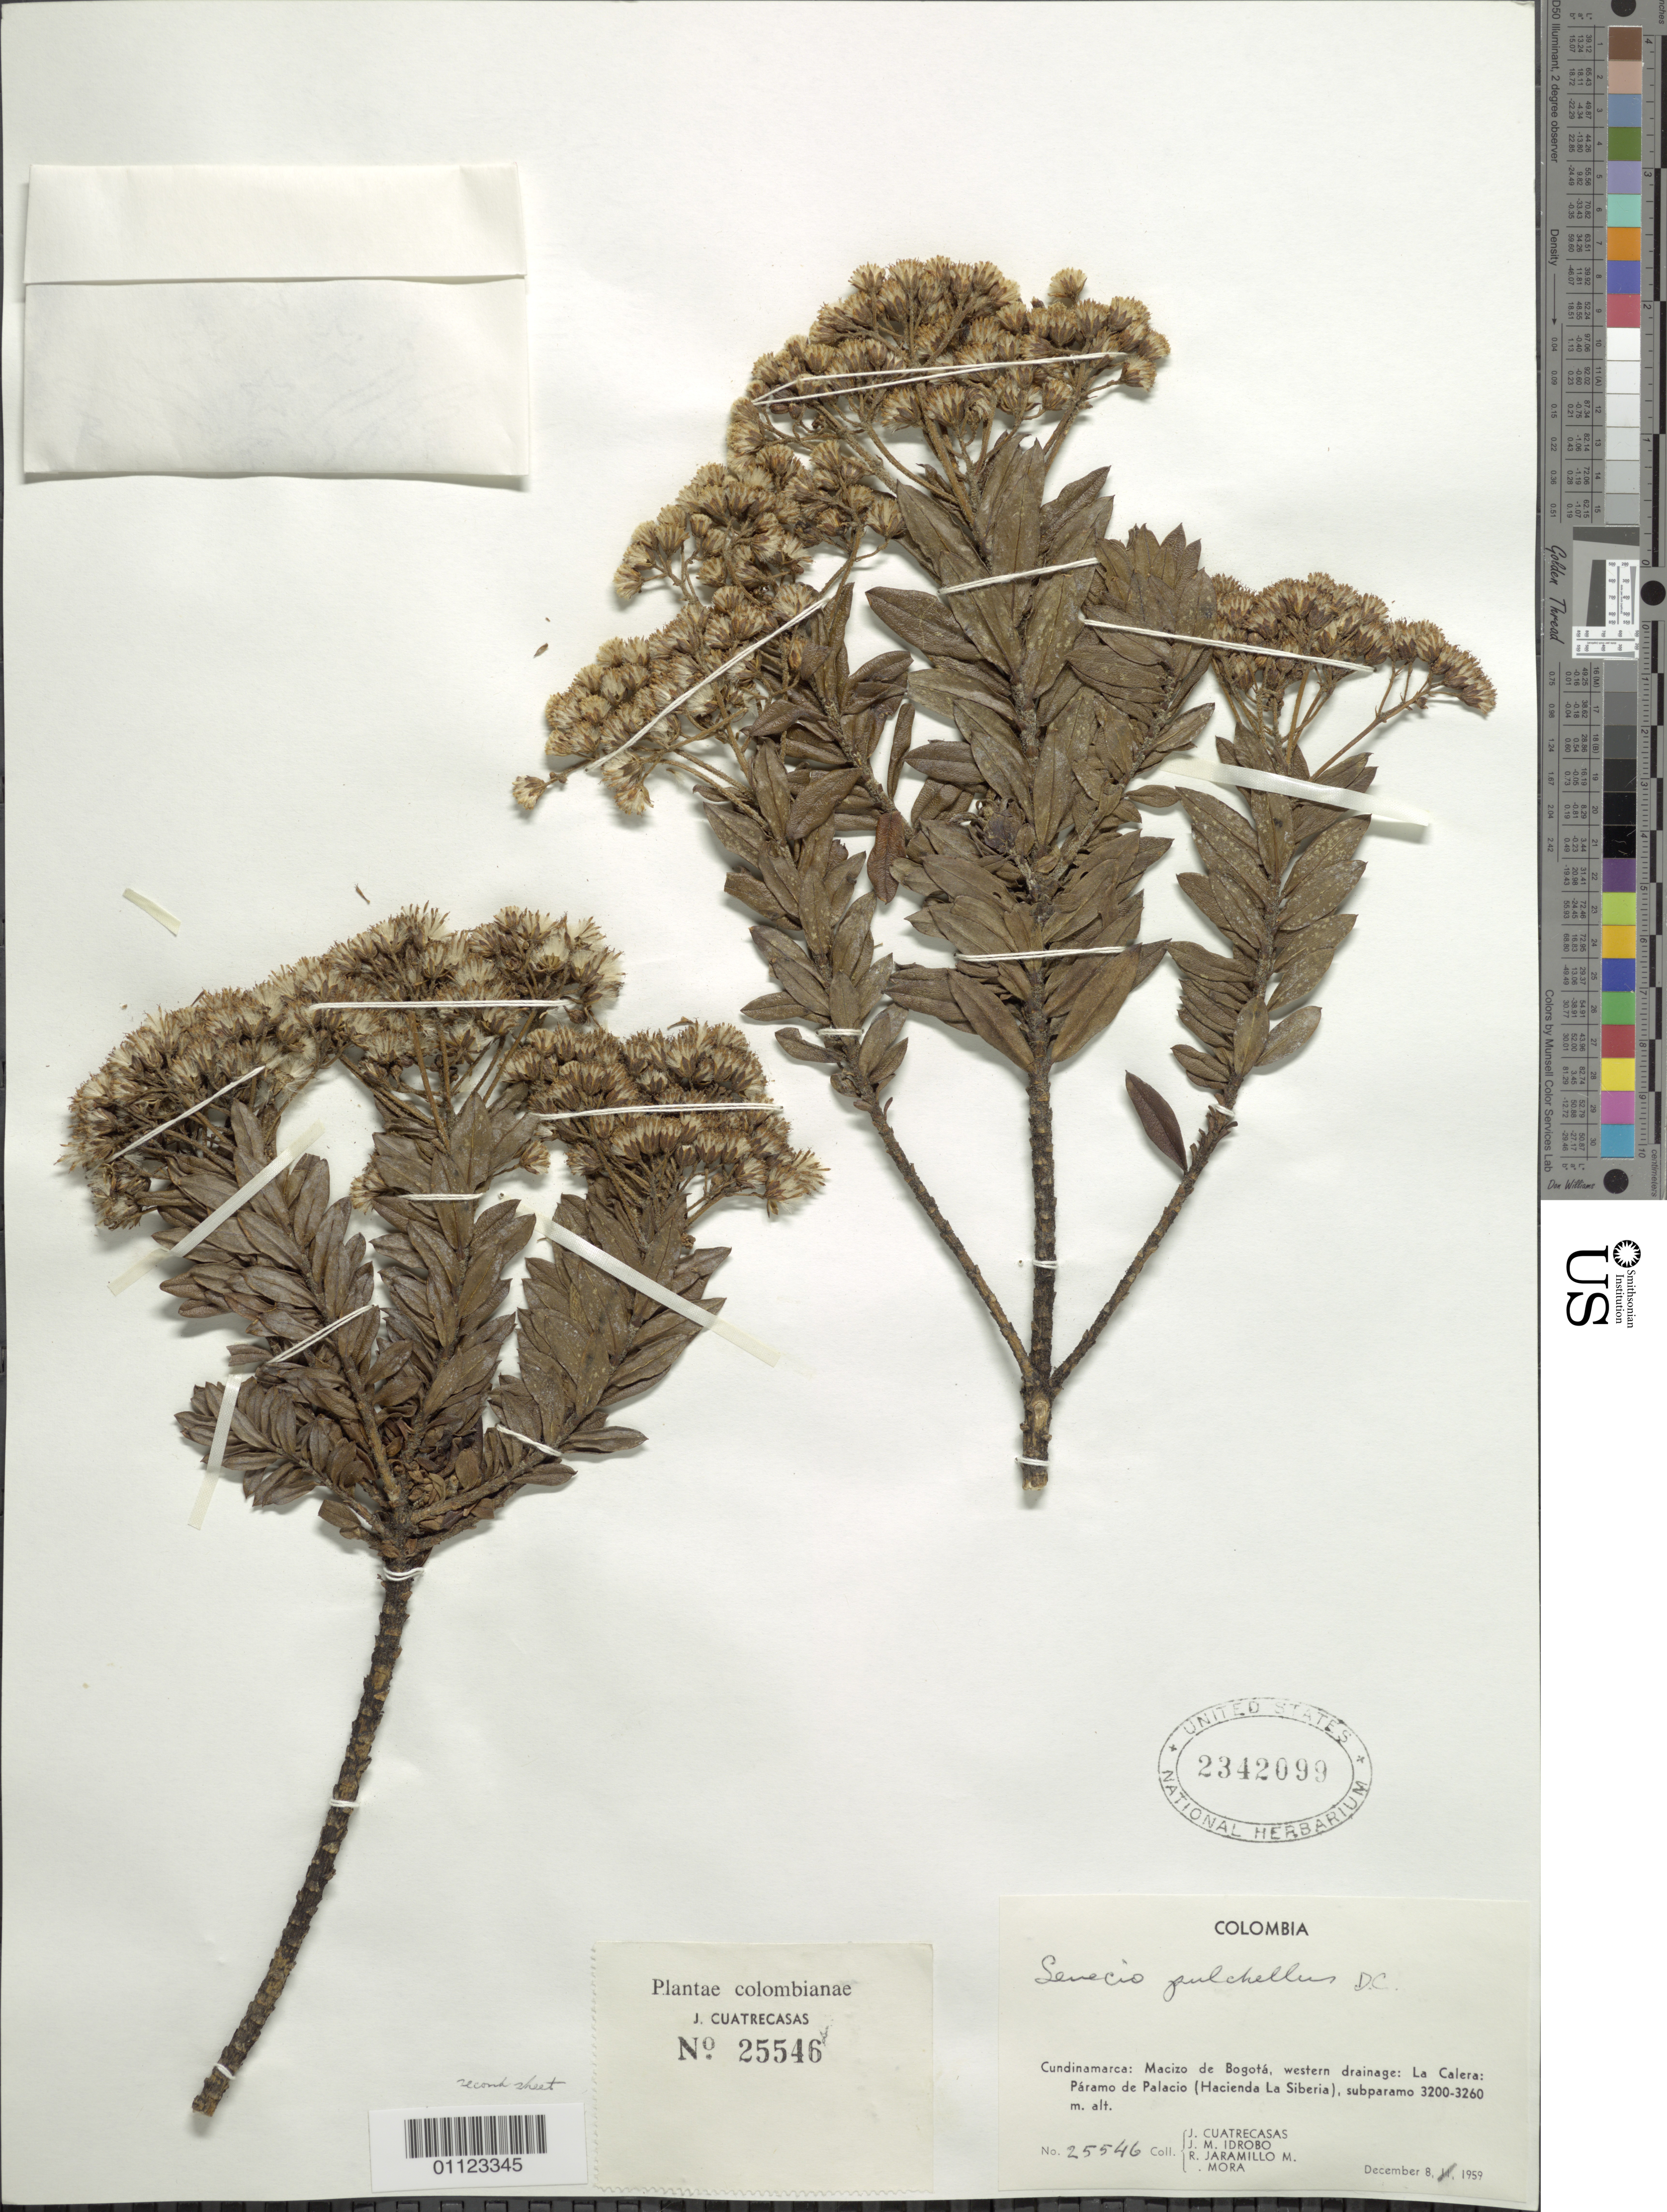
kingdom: Plantae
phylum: Tracheophyta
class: Magnoliopsida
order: Asterales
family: Asteraceae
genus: Pentacalia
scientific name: Pentacalia pulchella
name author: (Kunth) Cuatrec.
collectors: J. Cuatrecasas, J. M. Idrobo, R. Jaramillo M. & L. Mora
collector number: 25546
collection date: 1959-12-08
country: Colombia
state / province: Cundinamarca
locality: Macizo de Bogotá: western drainage: La Calera: Páramo de Palacio (Hacienda La Siberia), subparamo.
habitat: subparamo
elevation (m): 3200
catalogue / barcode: US 2342099